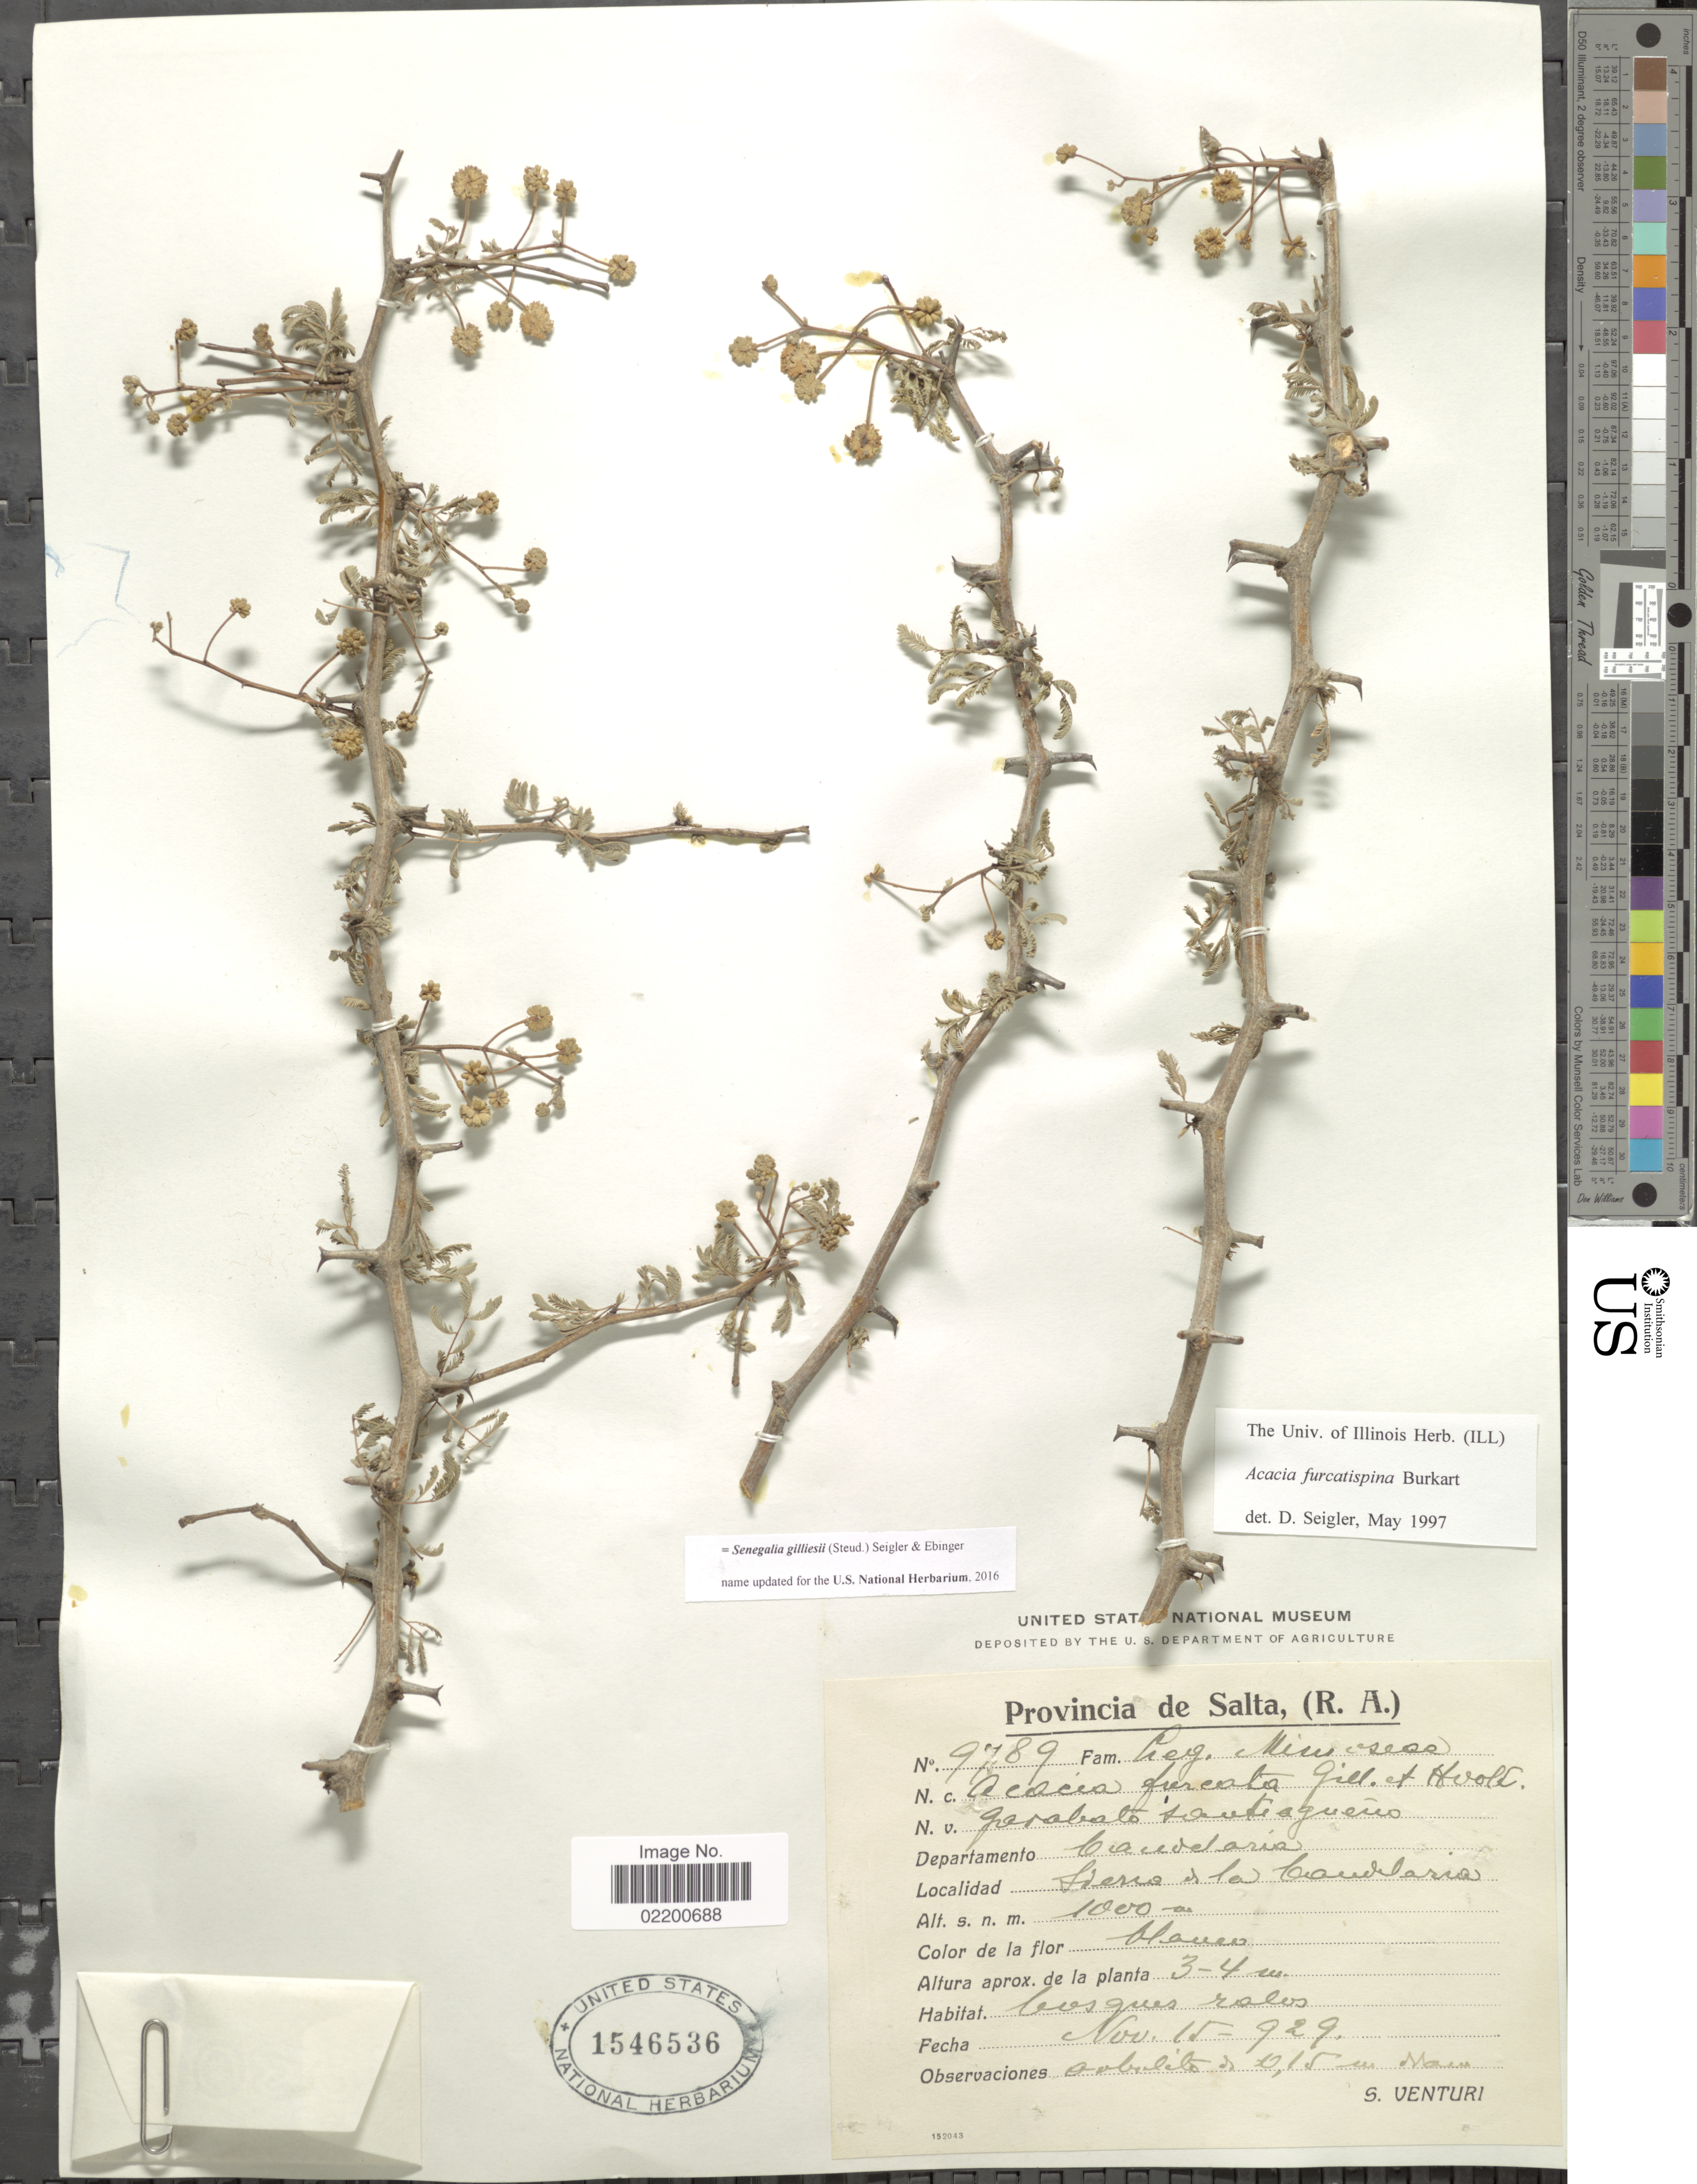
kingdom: Plantae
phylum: Tracheophyta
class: Magnoliopsida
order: Fabales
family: Fabaceae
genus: Senegalia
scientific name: Senegalia gilliesii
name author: (Steud.) Seigler & Ebinger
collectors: S. Venturi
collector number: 9789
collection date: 1929-11-15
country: Argentina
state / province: Salta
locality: Provincia de Salta (R.A.), Departamento Candelaria, Sierra de la Candelria.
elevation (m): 1000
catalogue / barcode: US 1546536